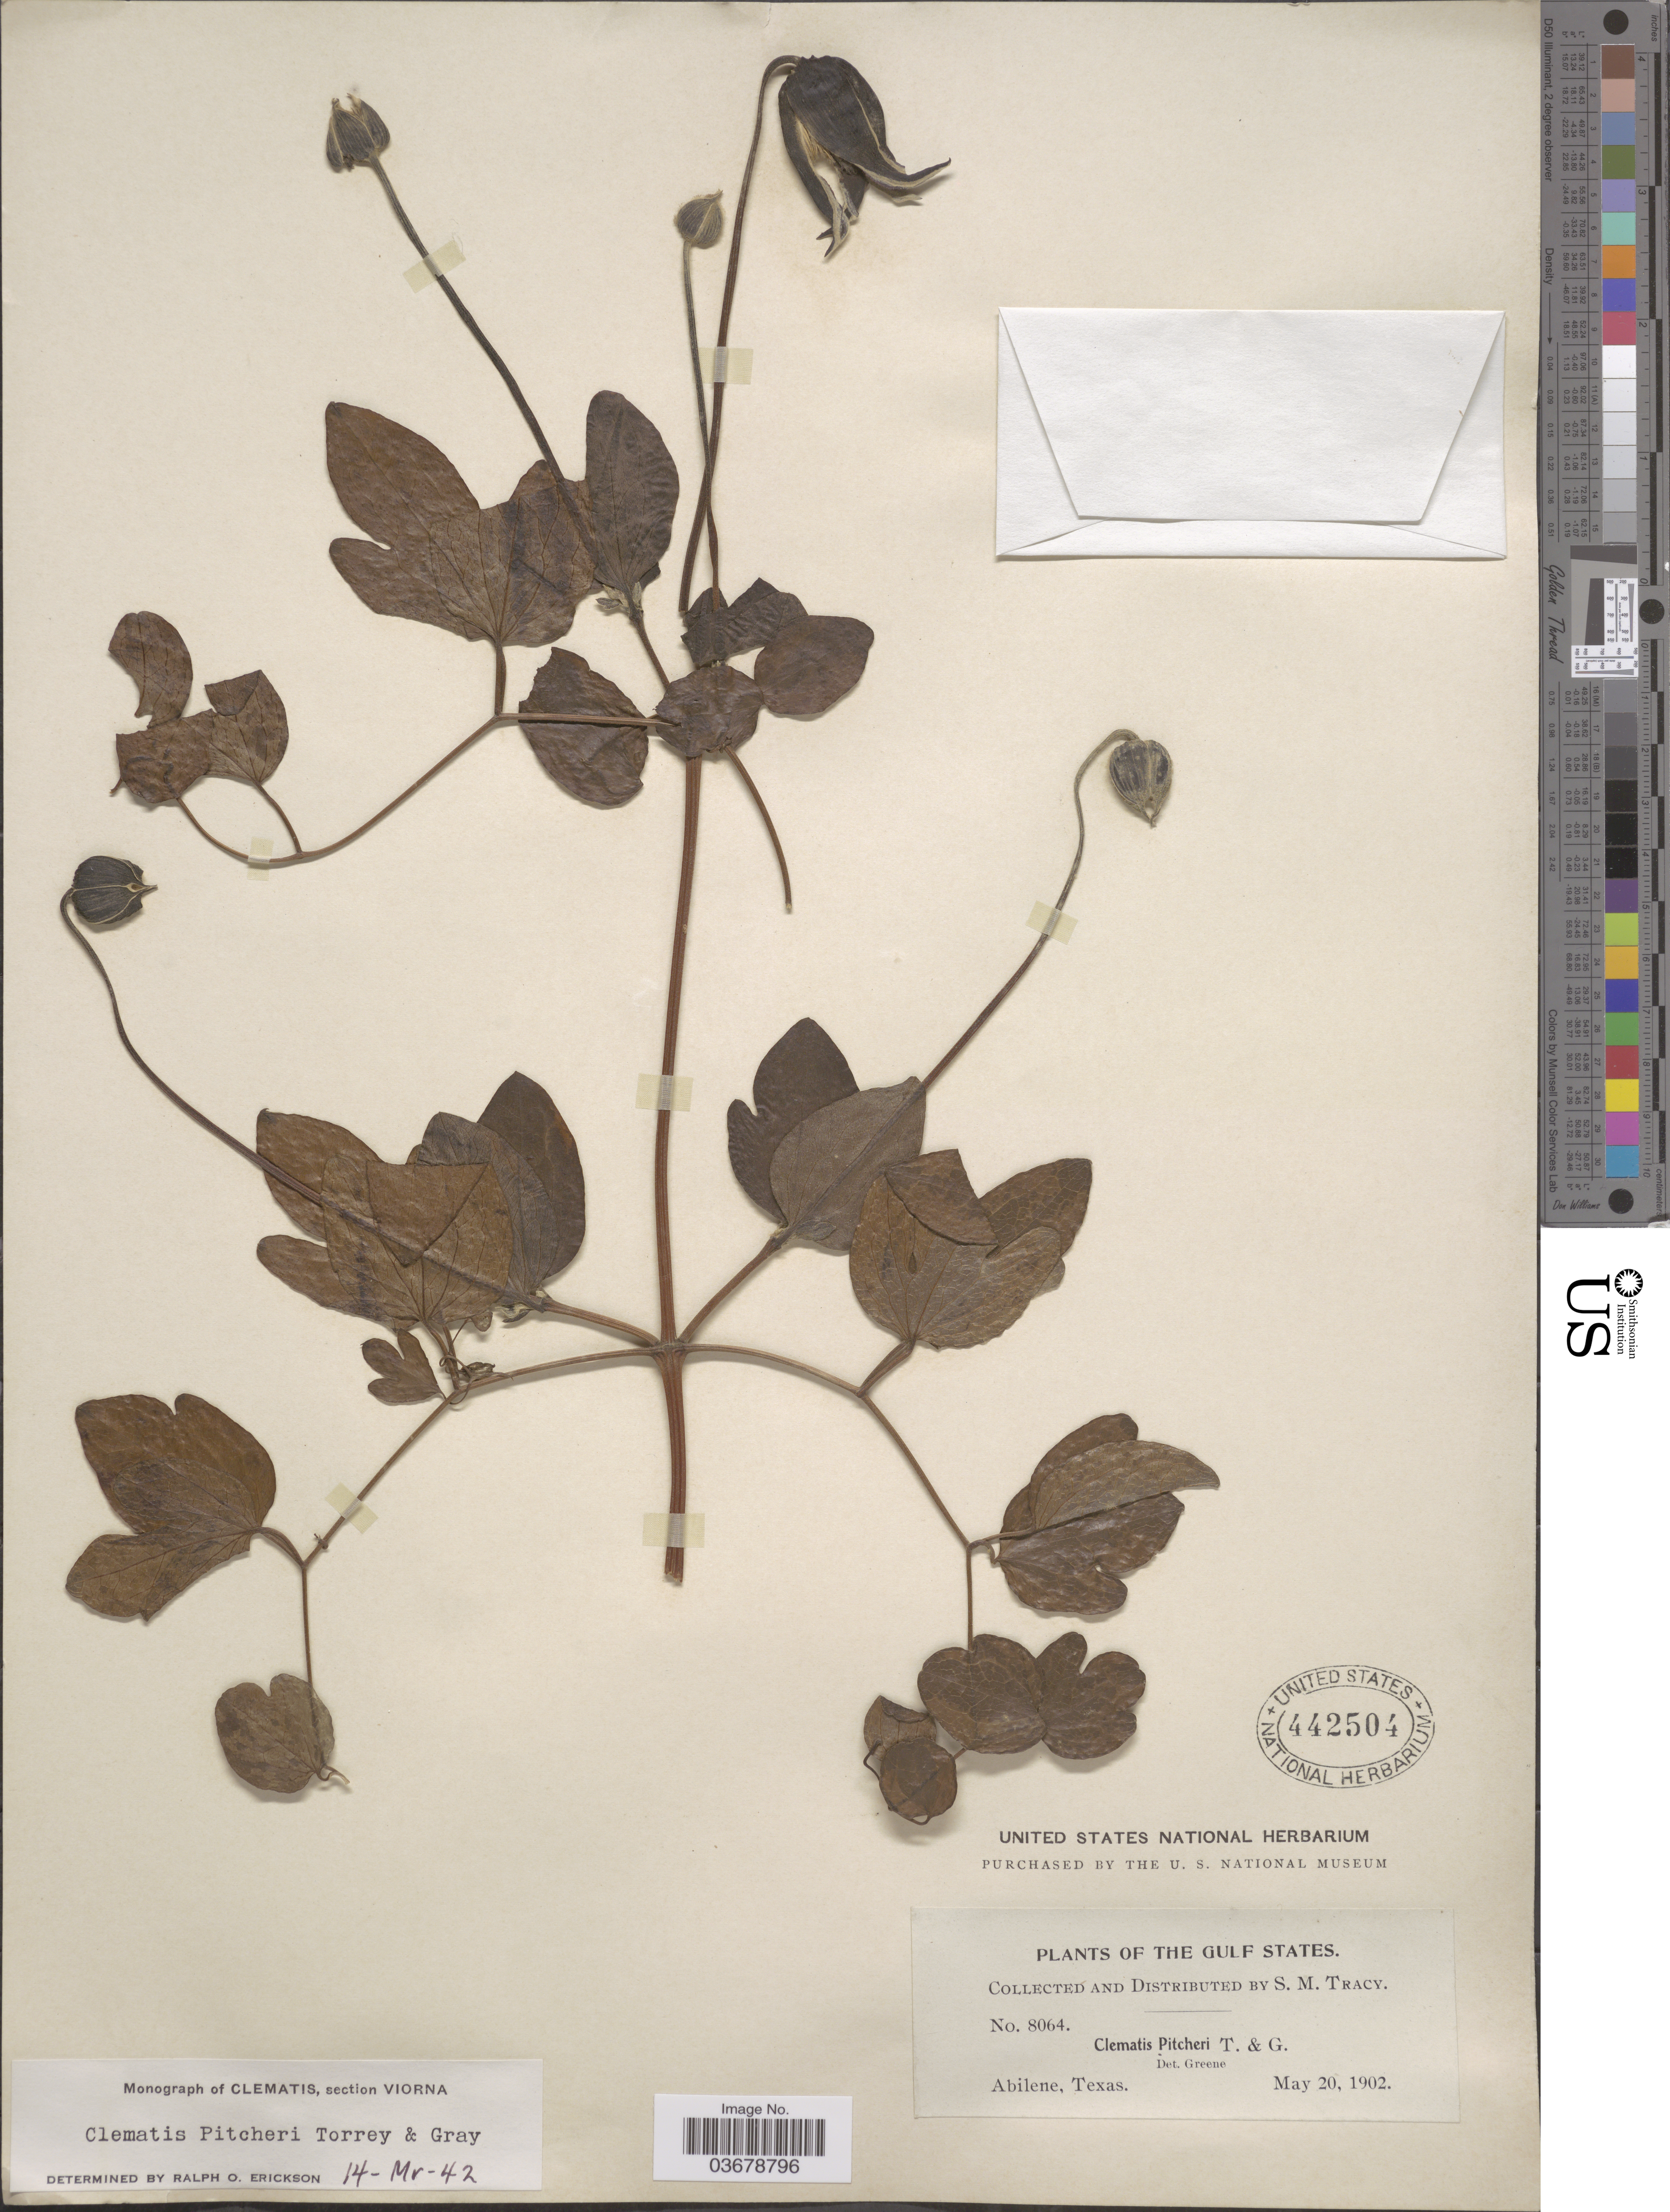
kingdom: Plantae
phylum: Tracheophyta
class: Magnoliopsida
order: Ranunculales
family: Ranunculaceae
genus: Clematis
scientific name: Clematis viorna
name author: L.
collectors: S. M. Tracy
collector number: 8064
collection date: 1902-05-20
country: United States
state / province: Texas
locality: The Gulf States. Abilene.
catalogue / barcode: US 442504